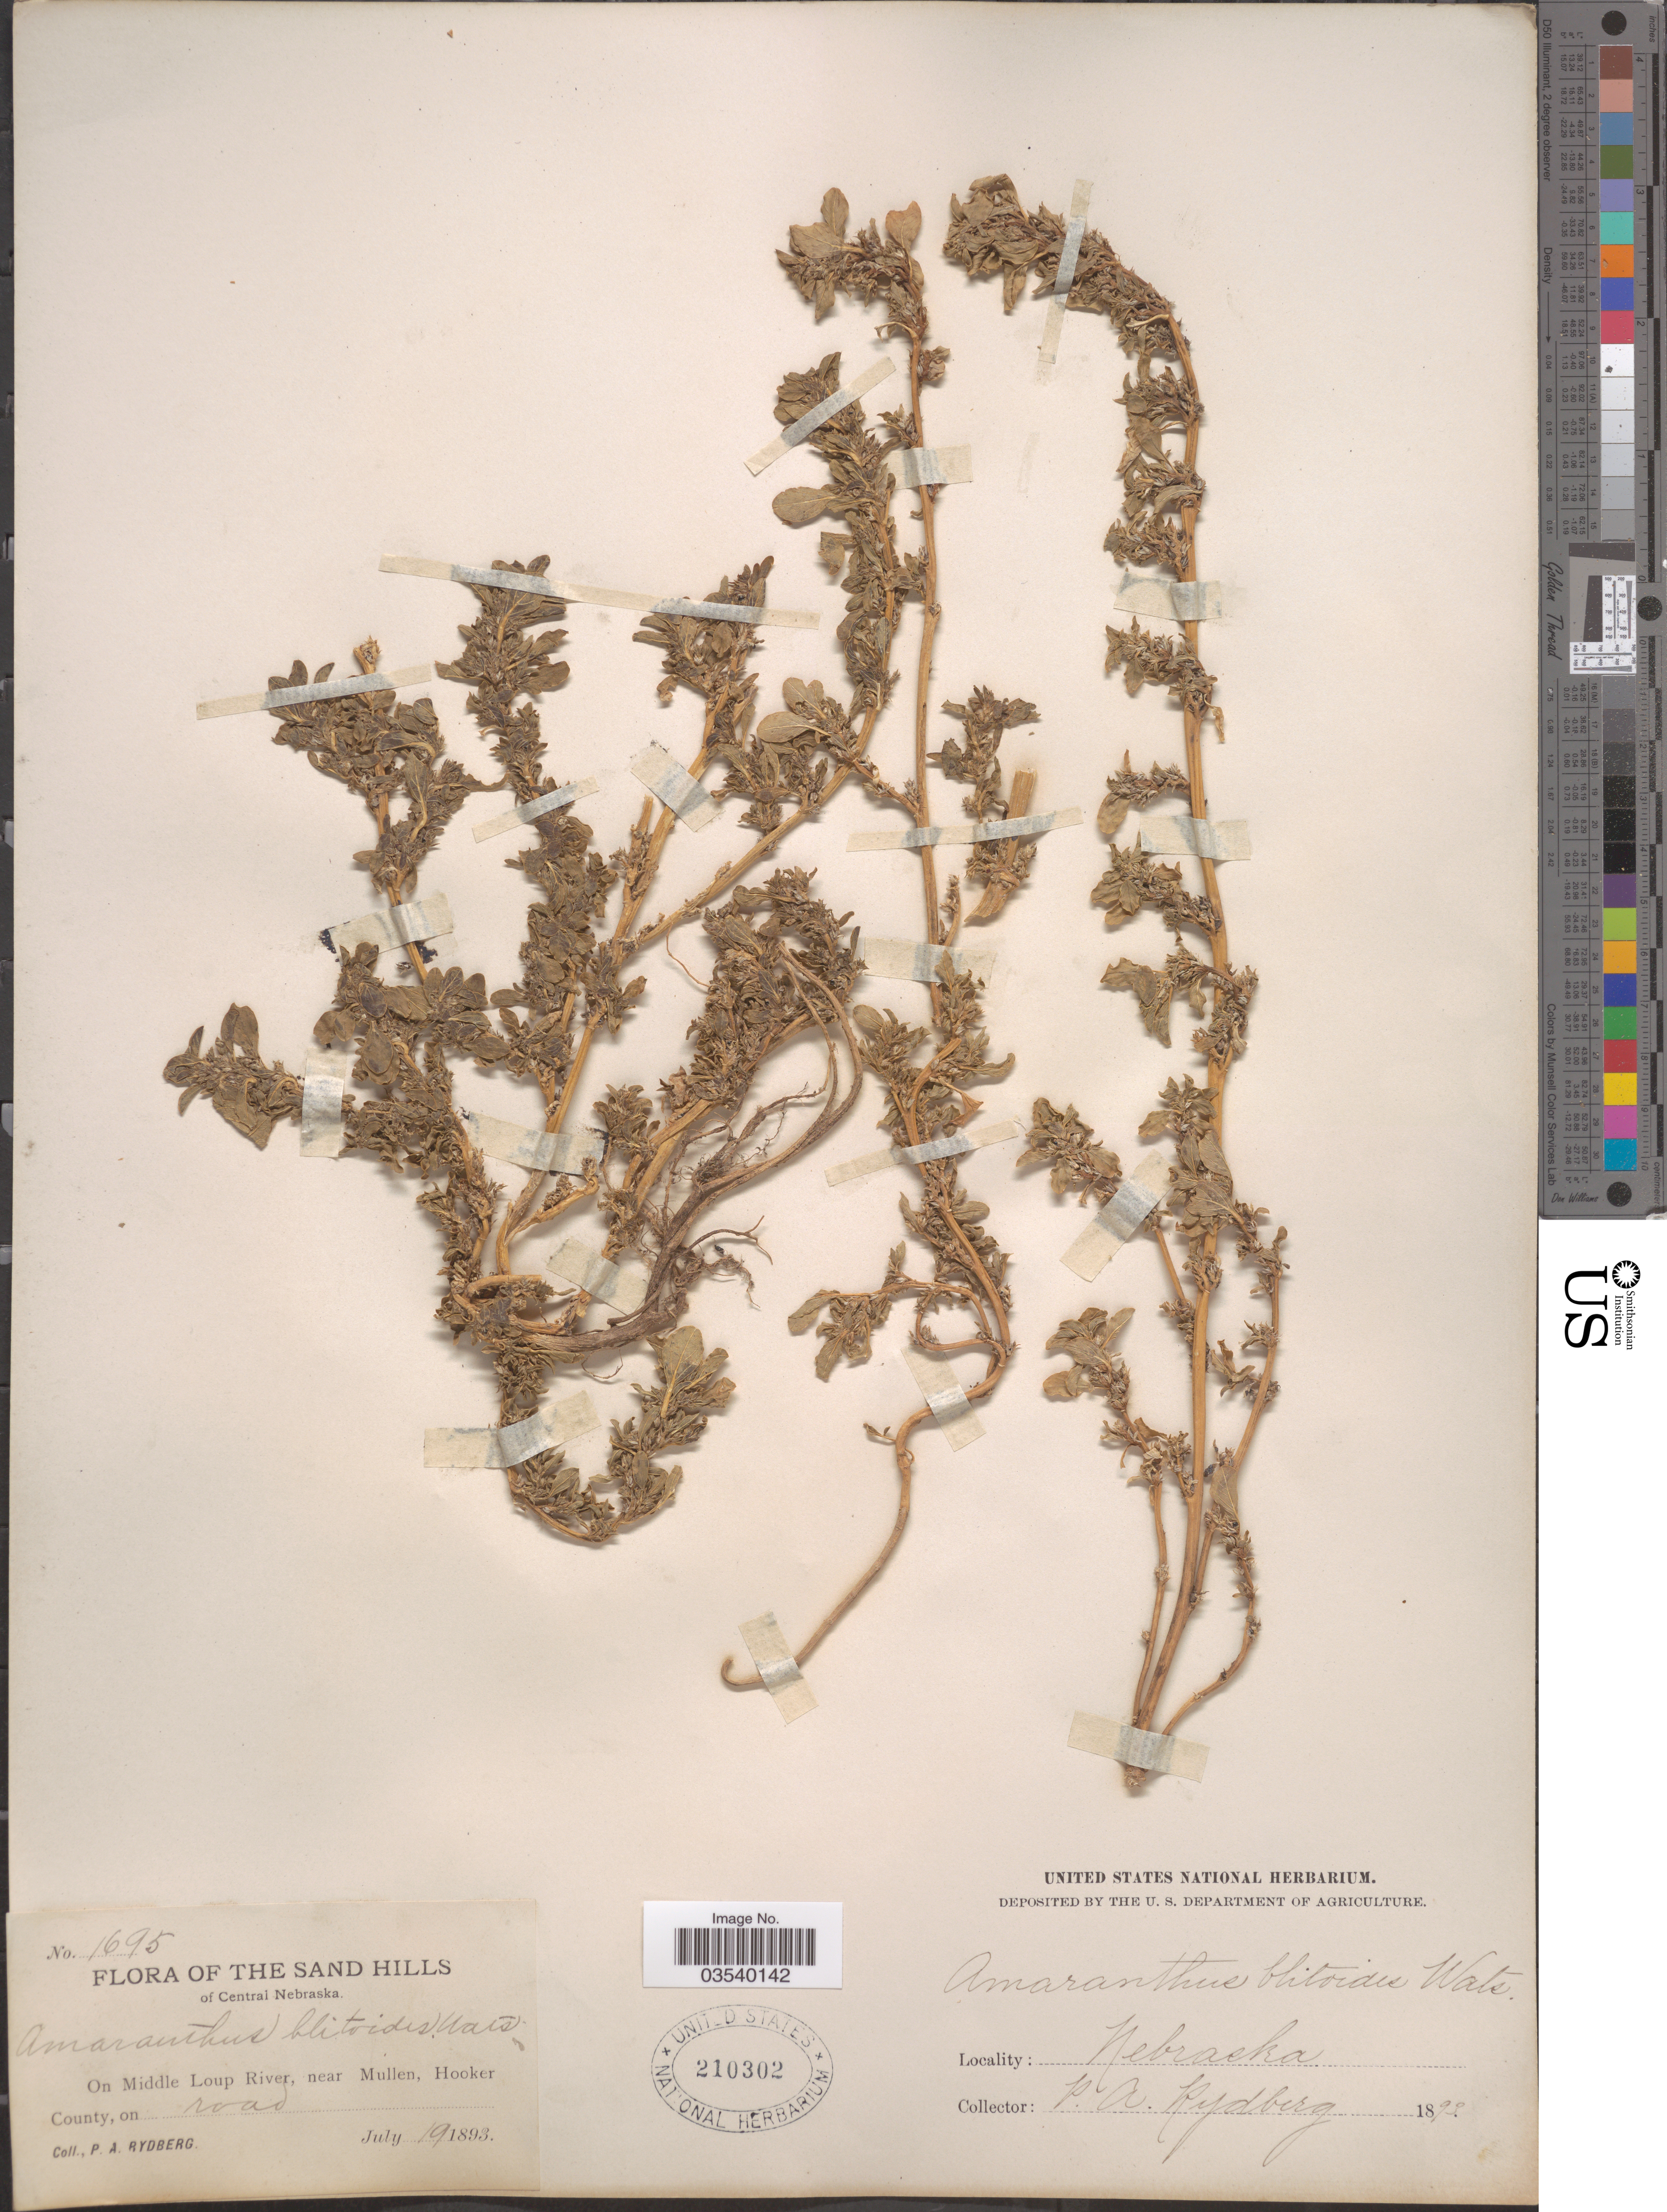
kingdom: Plantae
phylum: Tracheophyta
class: Magnoliopsida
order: Caryophyllales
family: Amaranthaceae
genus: Amaranthus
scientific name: Amaranthus blitoides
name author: S. Watson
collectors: P. A. Rydberg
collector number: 1695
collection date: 1893-07-19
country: United States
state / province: Nebraska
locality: Sand hills of Central Nebraska. On Middle Loup River, near Mullen, Hooker County.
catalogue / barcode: US 210302